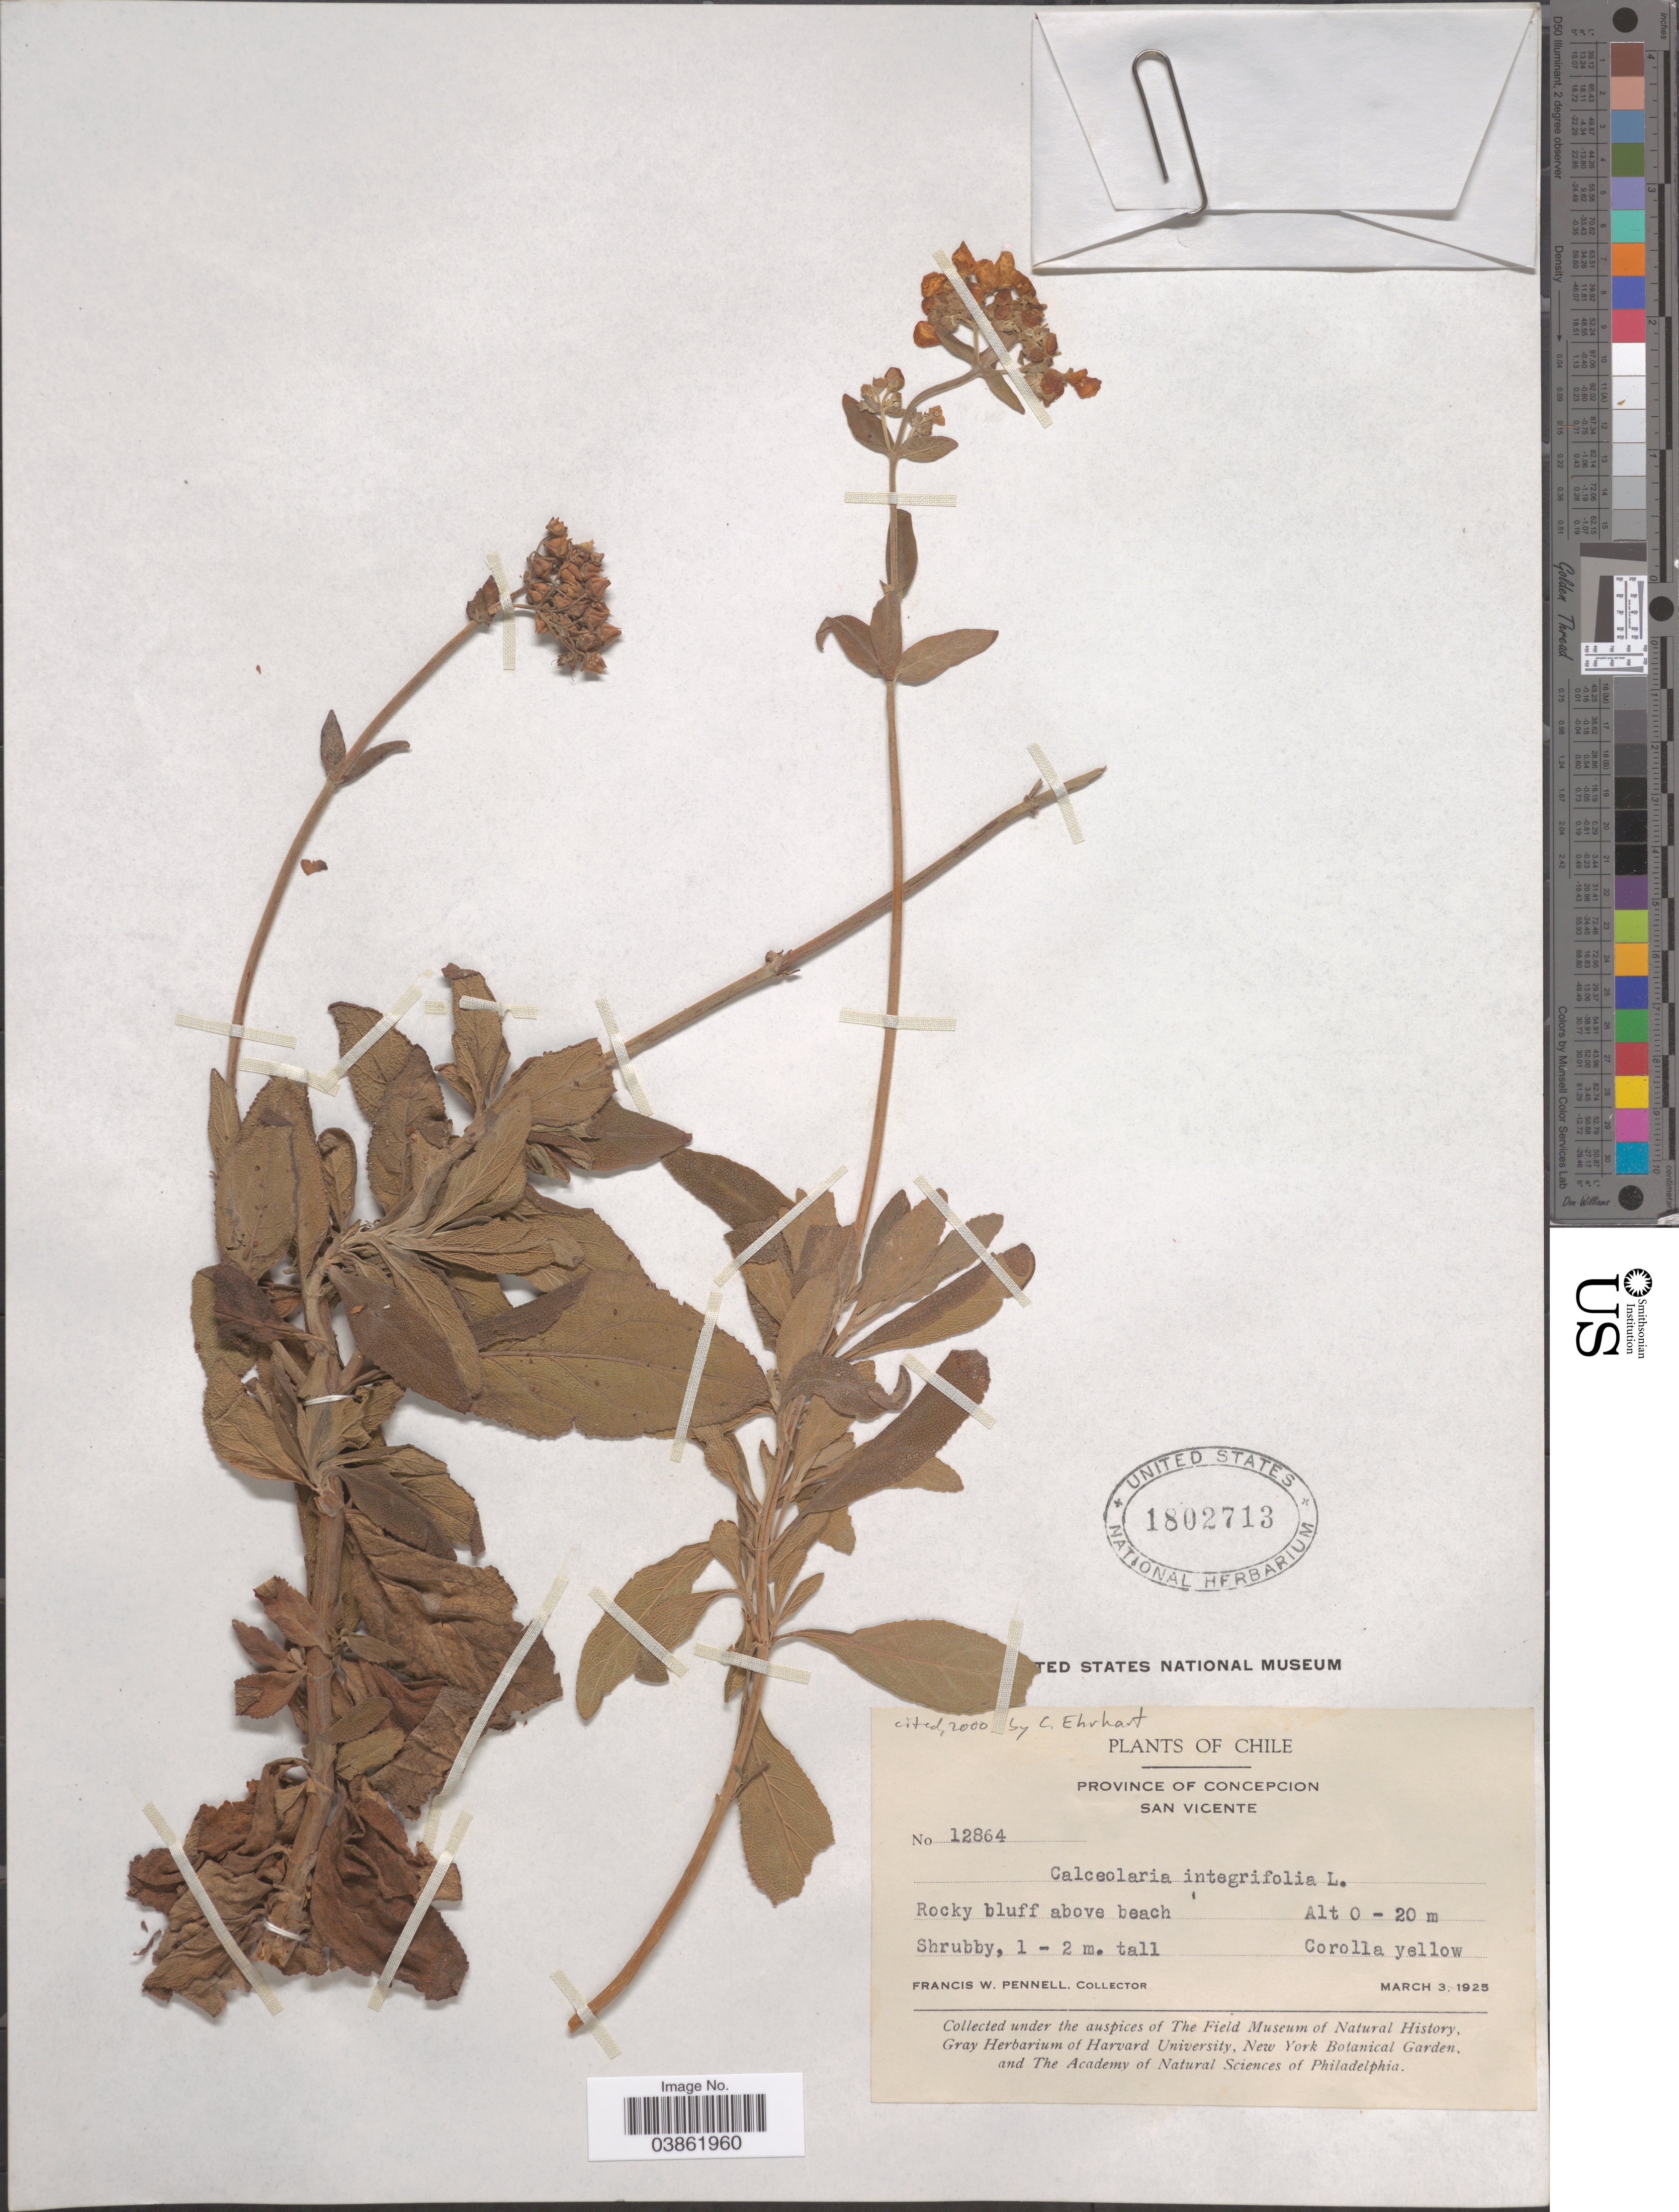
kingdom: Plantae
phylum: Tracheophyta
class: Magnoliopsida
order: Lamiales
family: Calceolariaceae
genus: Calceolaria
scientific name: Calceolaria integrifolia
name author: L.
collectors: F. W. Pennell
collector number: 12864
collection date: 1925-03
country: Chile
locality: Province of Concepcion. San Vicente.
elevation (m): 0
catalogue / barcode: US 1802713